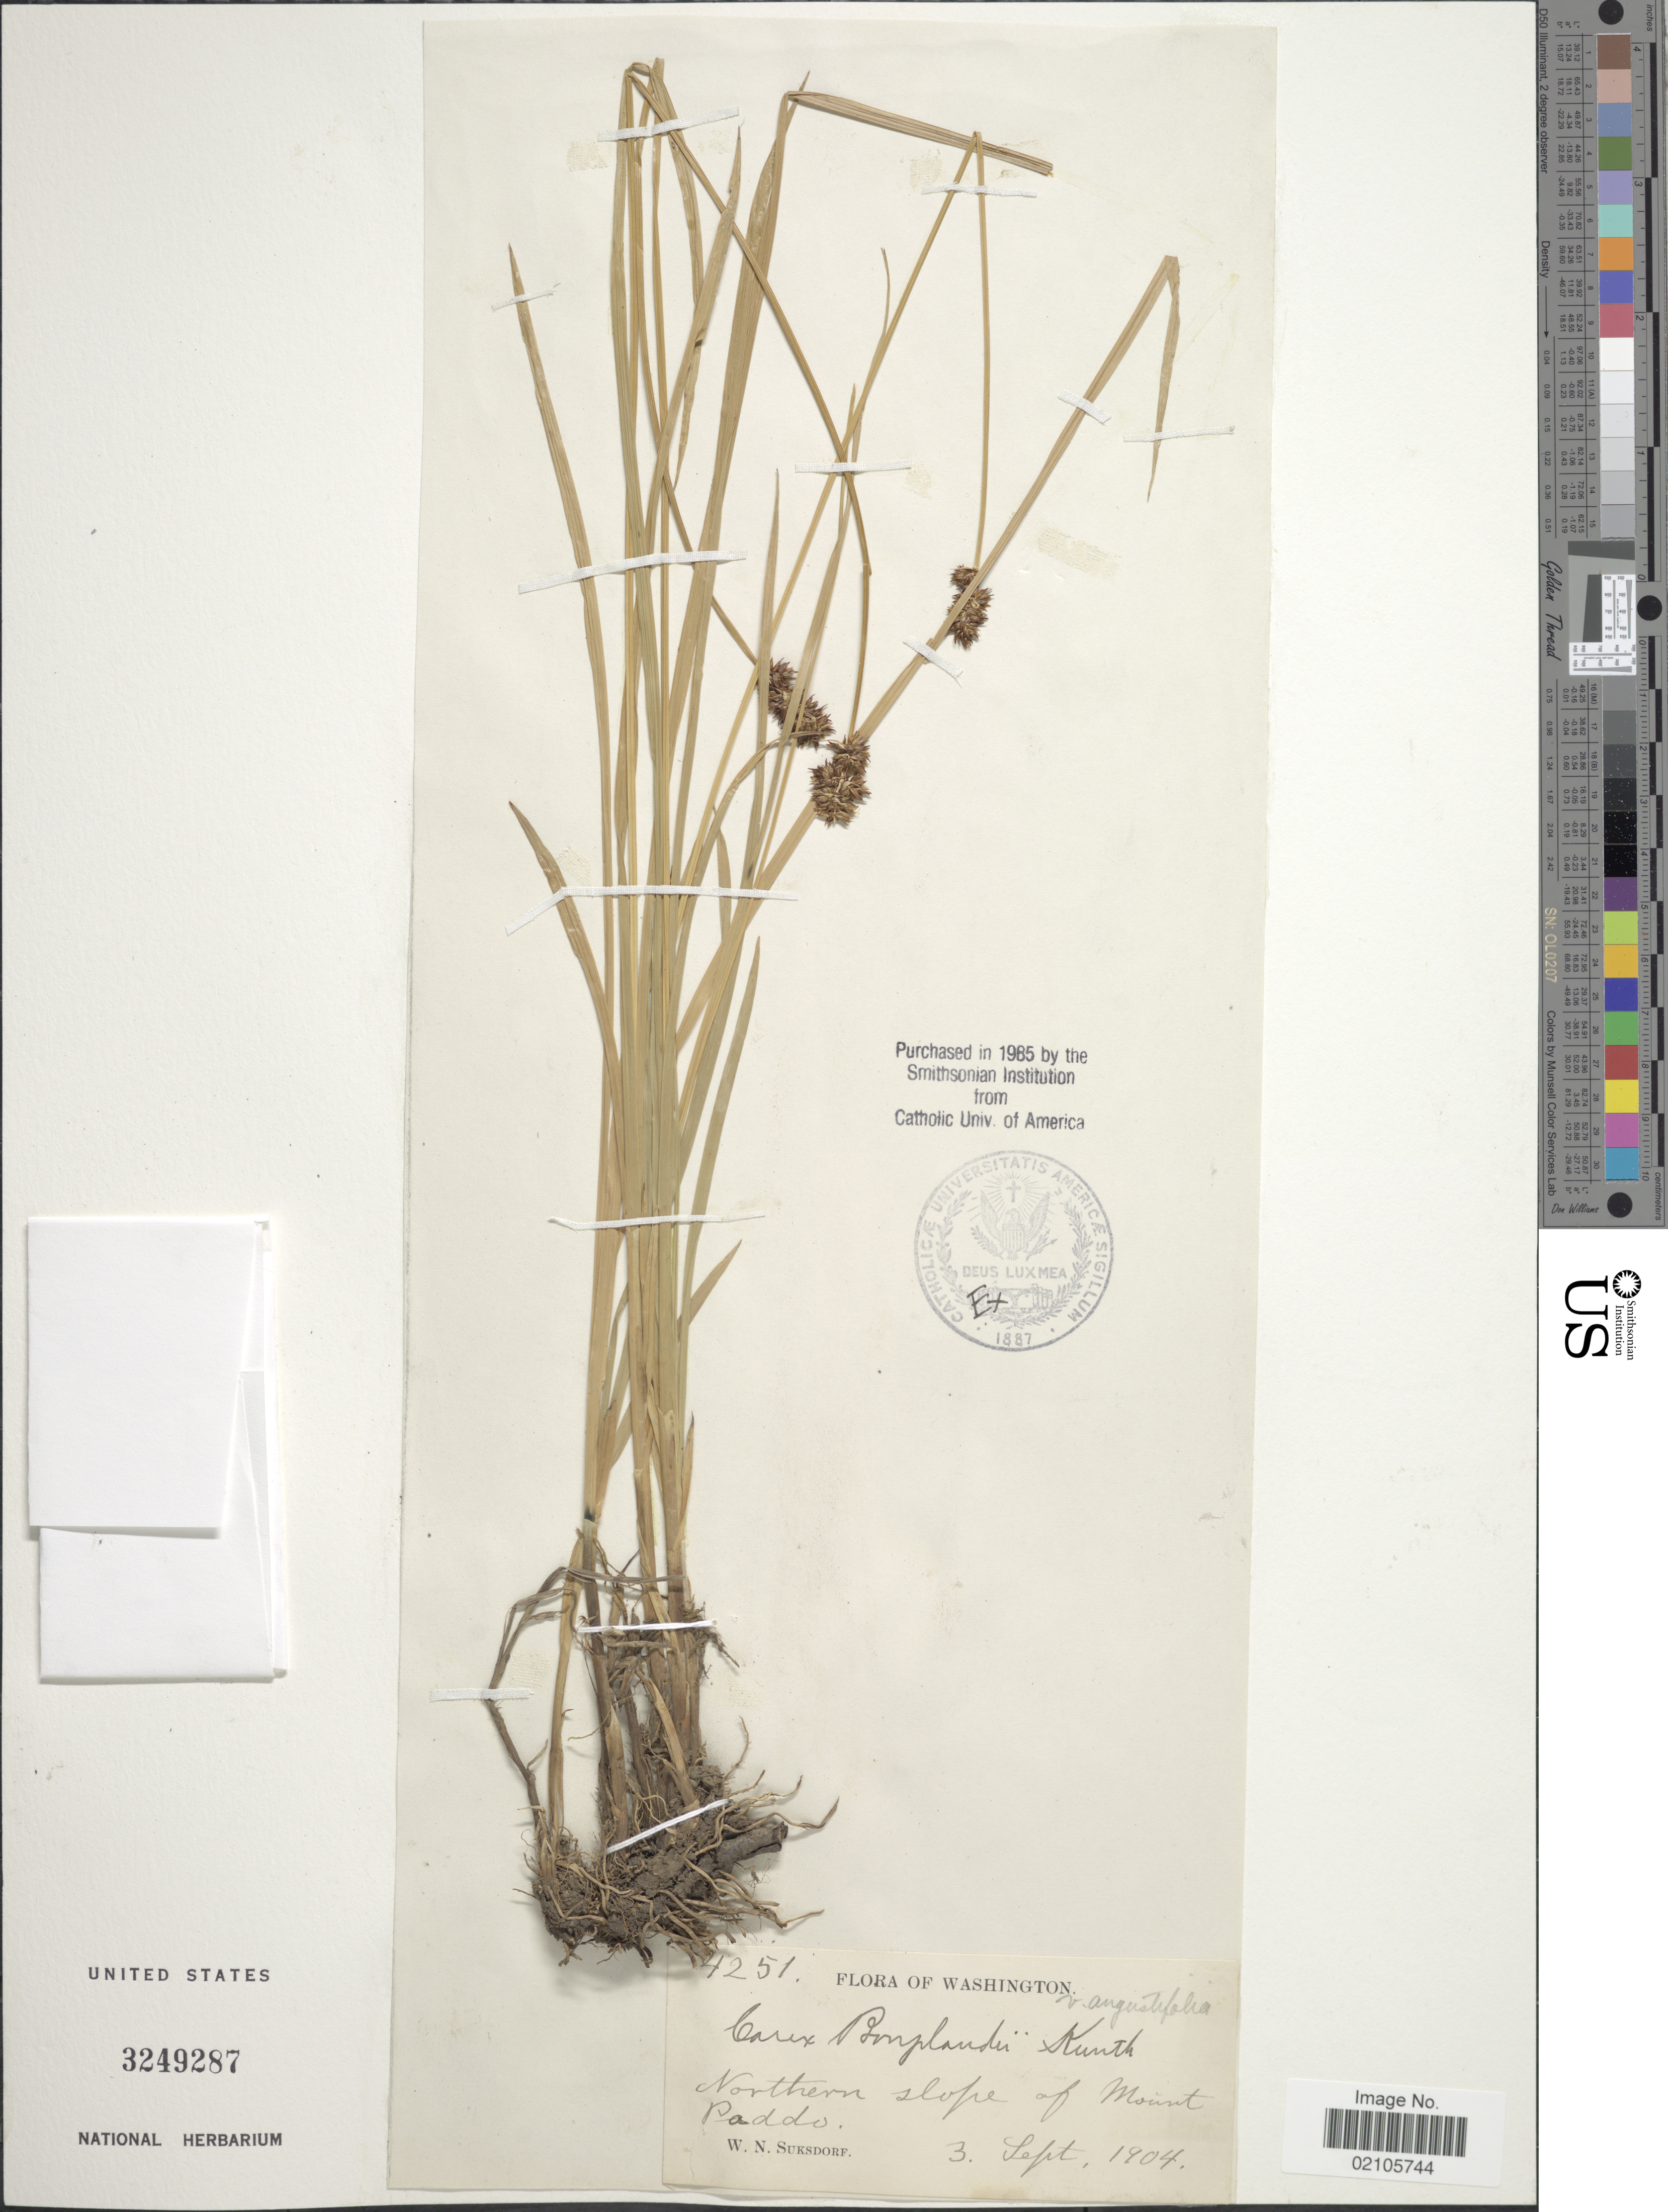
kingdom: Plantae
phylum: Tracheophyta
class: Liliopsida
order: Poales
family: Cyperaceae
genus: Carex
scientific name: Carex bonplandii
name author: Kunth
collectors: W. N. Suksdorf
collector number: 4251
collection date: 1904-09-03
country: United States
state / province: Washington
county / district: Skamania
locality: Northern slope of Mount Paddo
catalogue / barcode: US 3249287